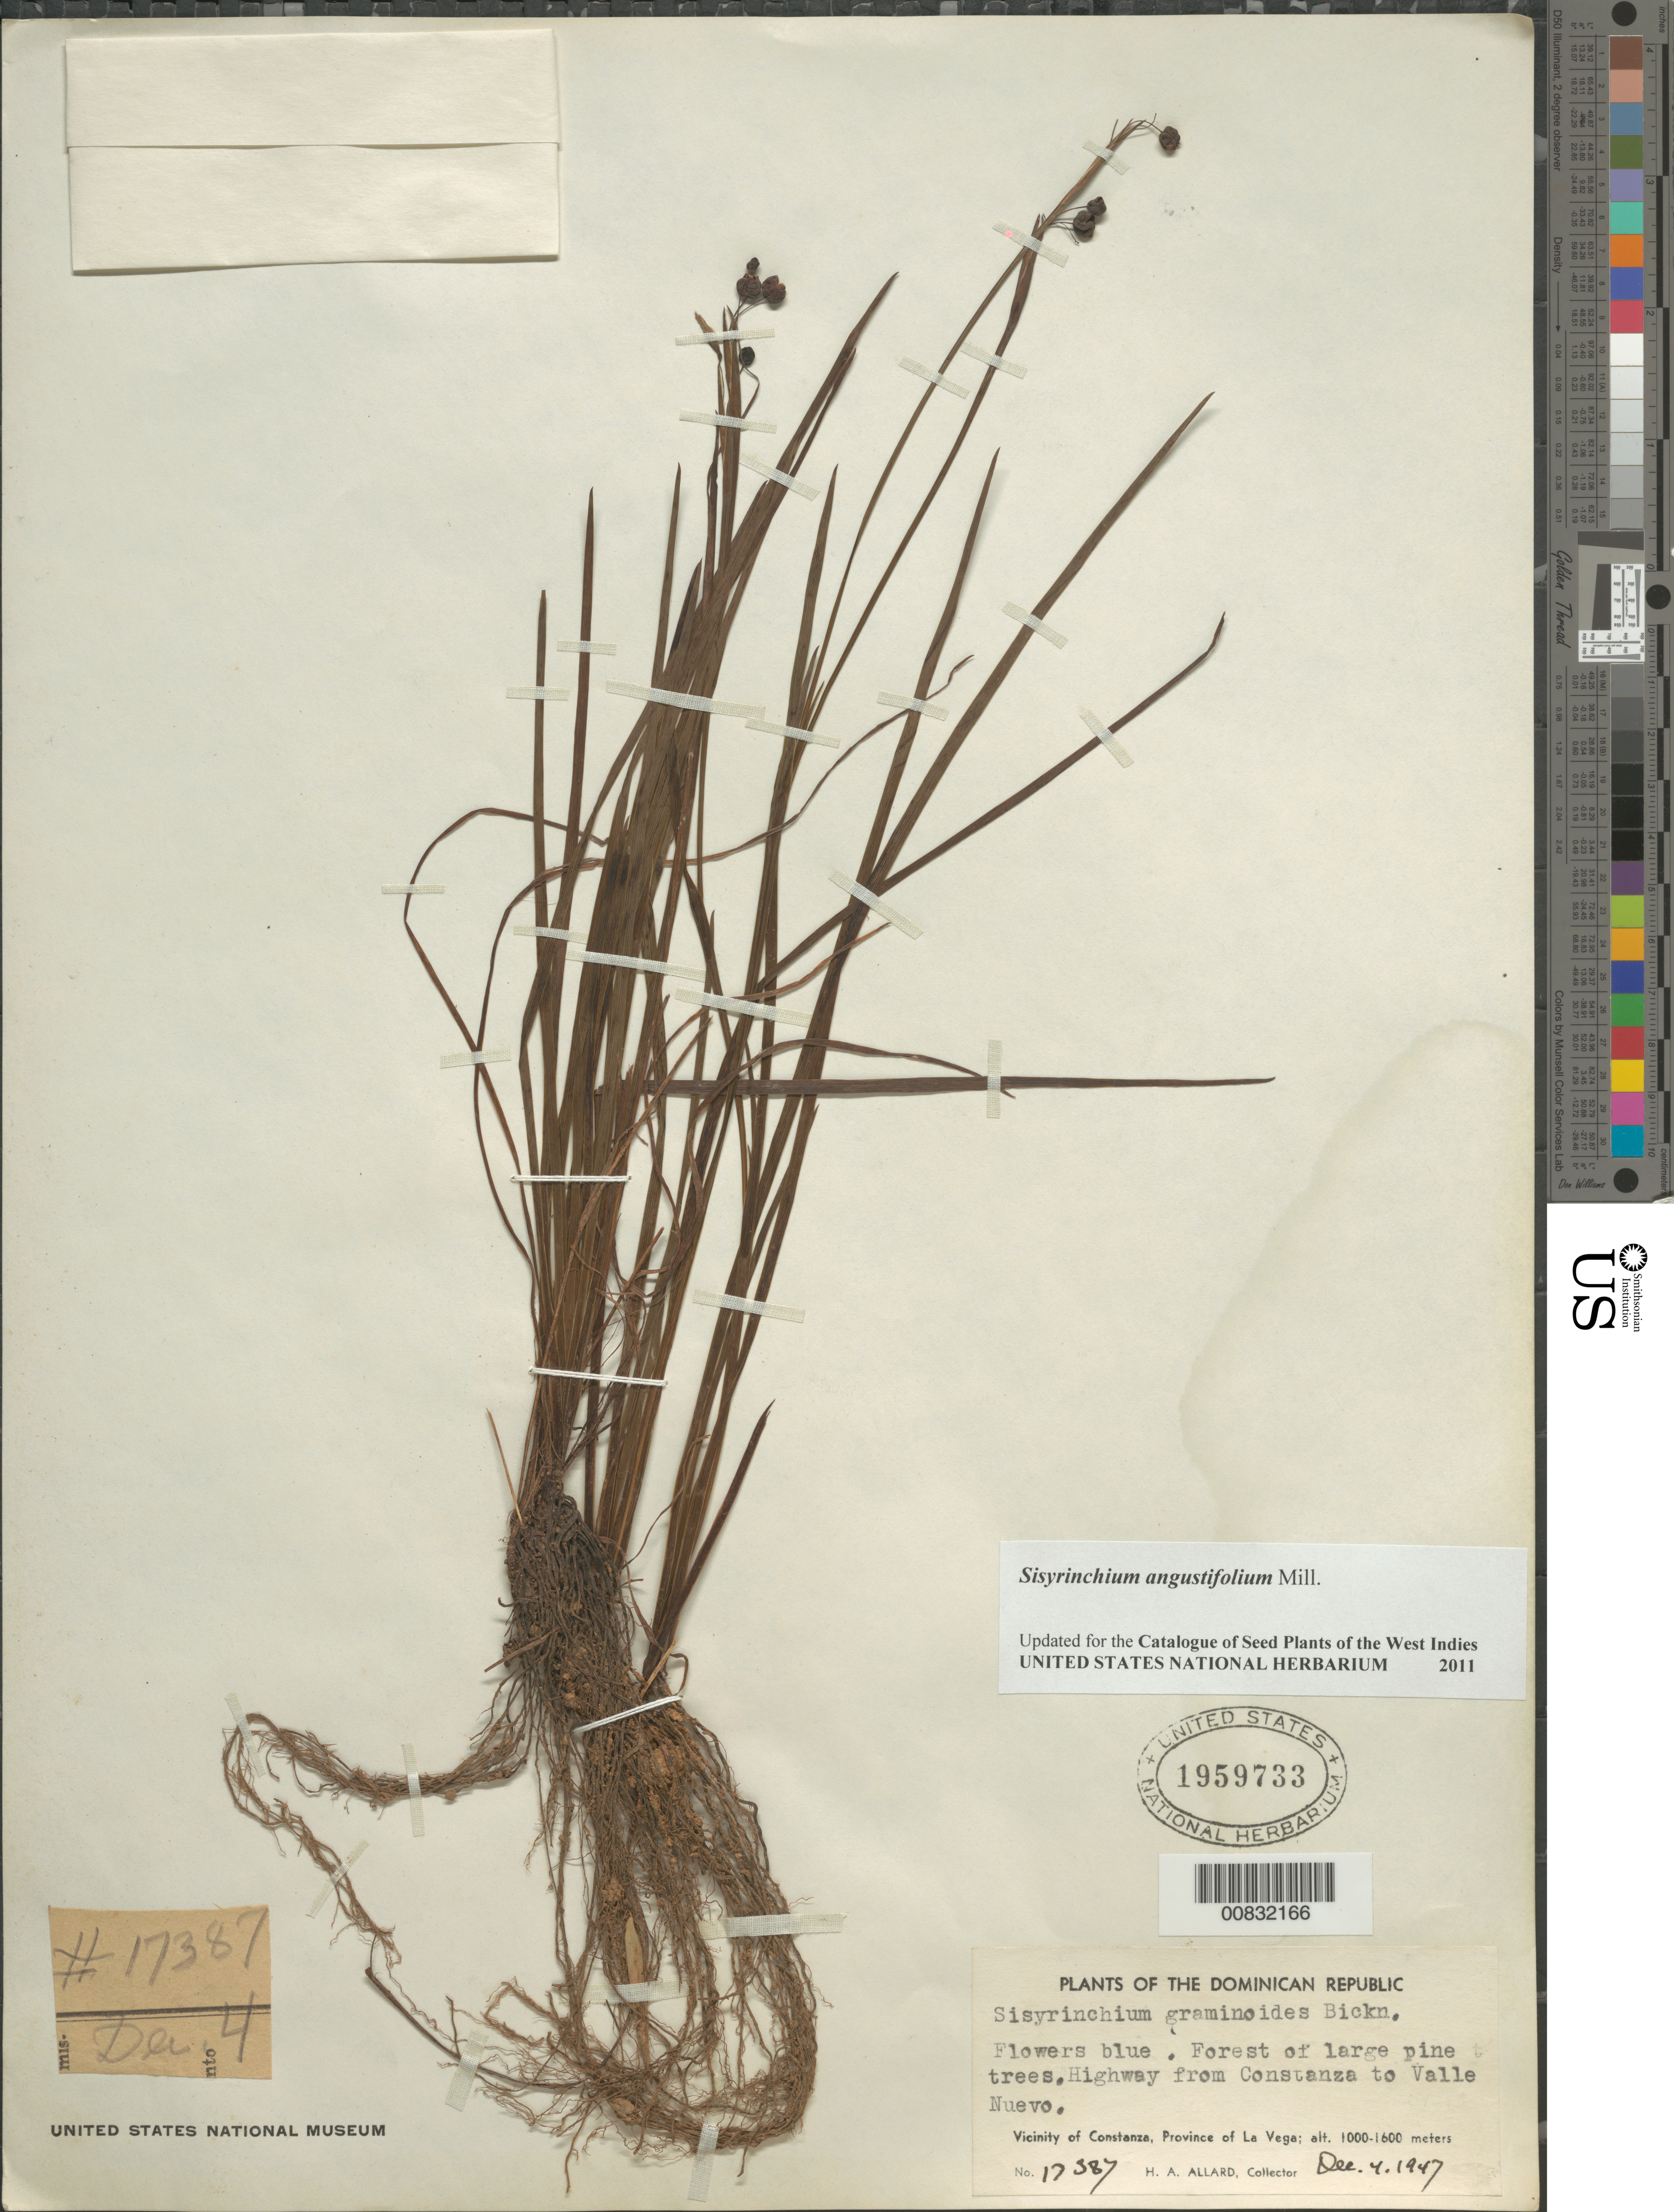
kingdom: Plantae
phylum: Tracheophyta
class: Liliopsida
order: Asparagales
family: Iridaceae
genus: Sisyrinchium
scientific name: Sisyrinchium angustifolium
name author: Mill.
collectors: H. A. Allard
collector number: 17387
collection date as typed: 04 Dec 1947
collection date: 1947-12-04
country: Dominican Republic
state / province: La Vega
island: Hispaniola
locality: Vicinity of Constanza. Highway from Constanza to Valle Nuevo.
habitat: Forest of large pine trees.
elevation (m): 1000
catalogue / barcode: US 1959733